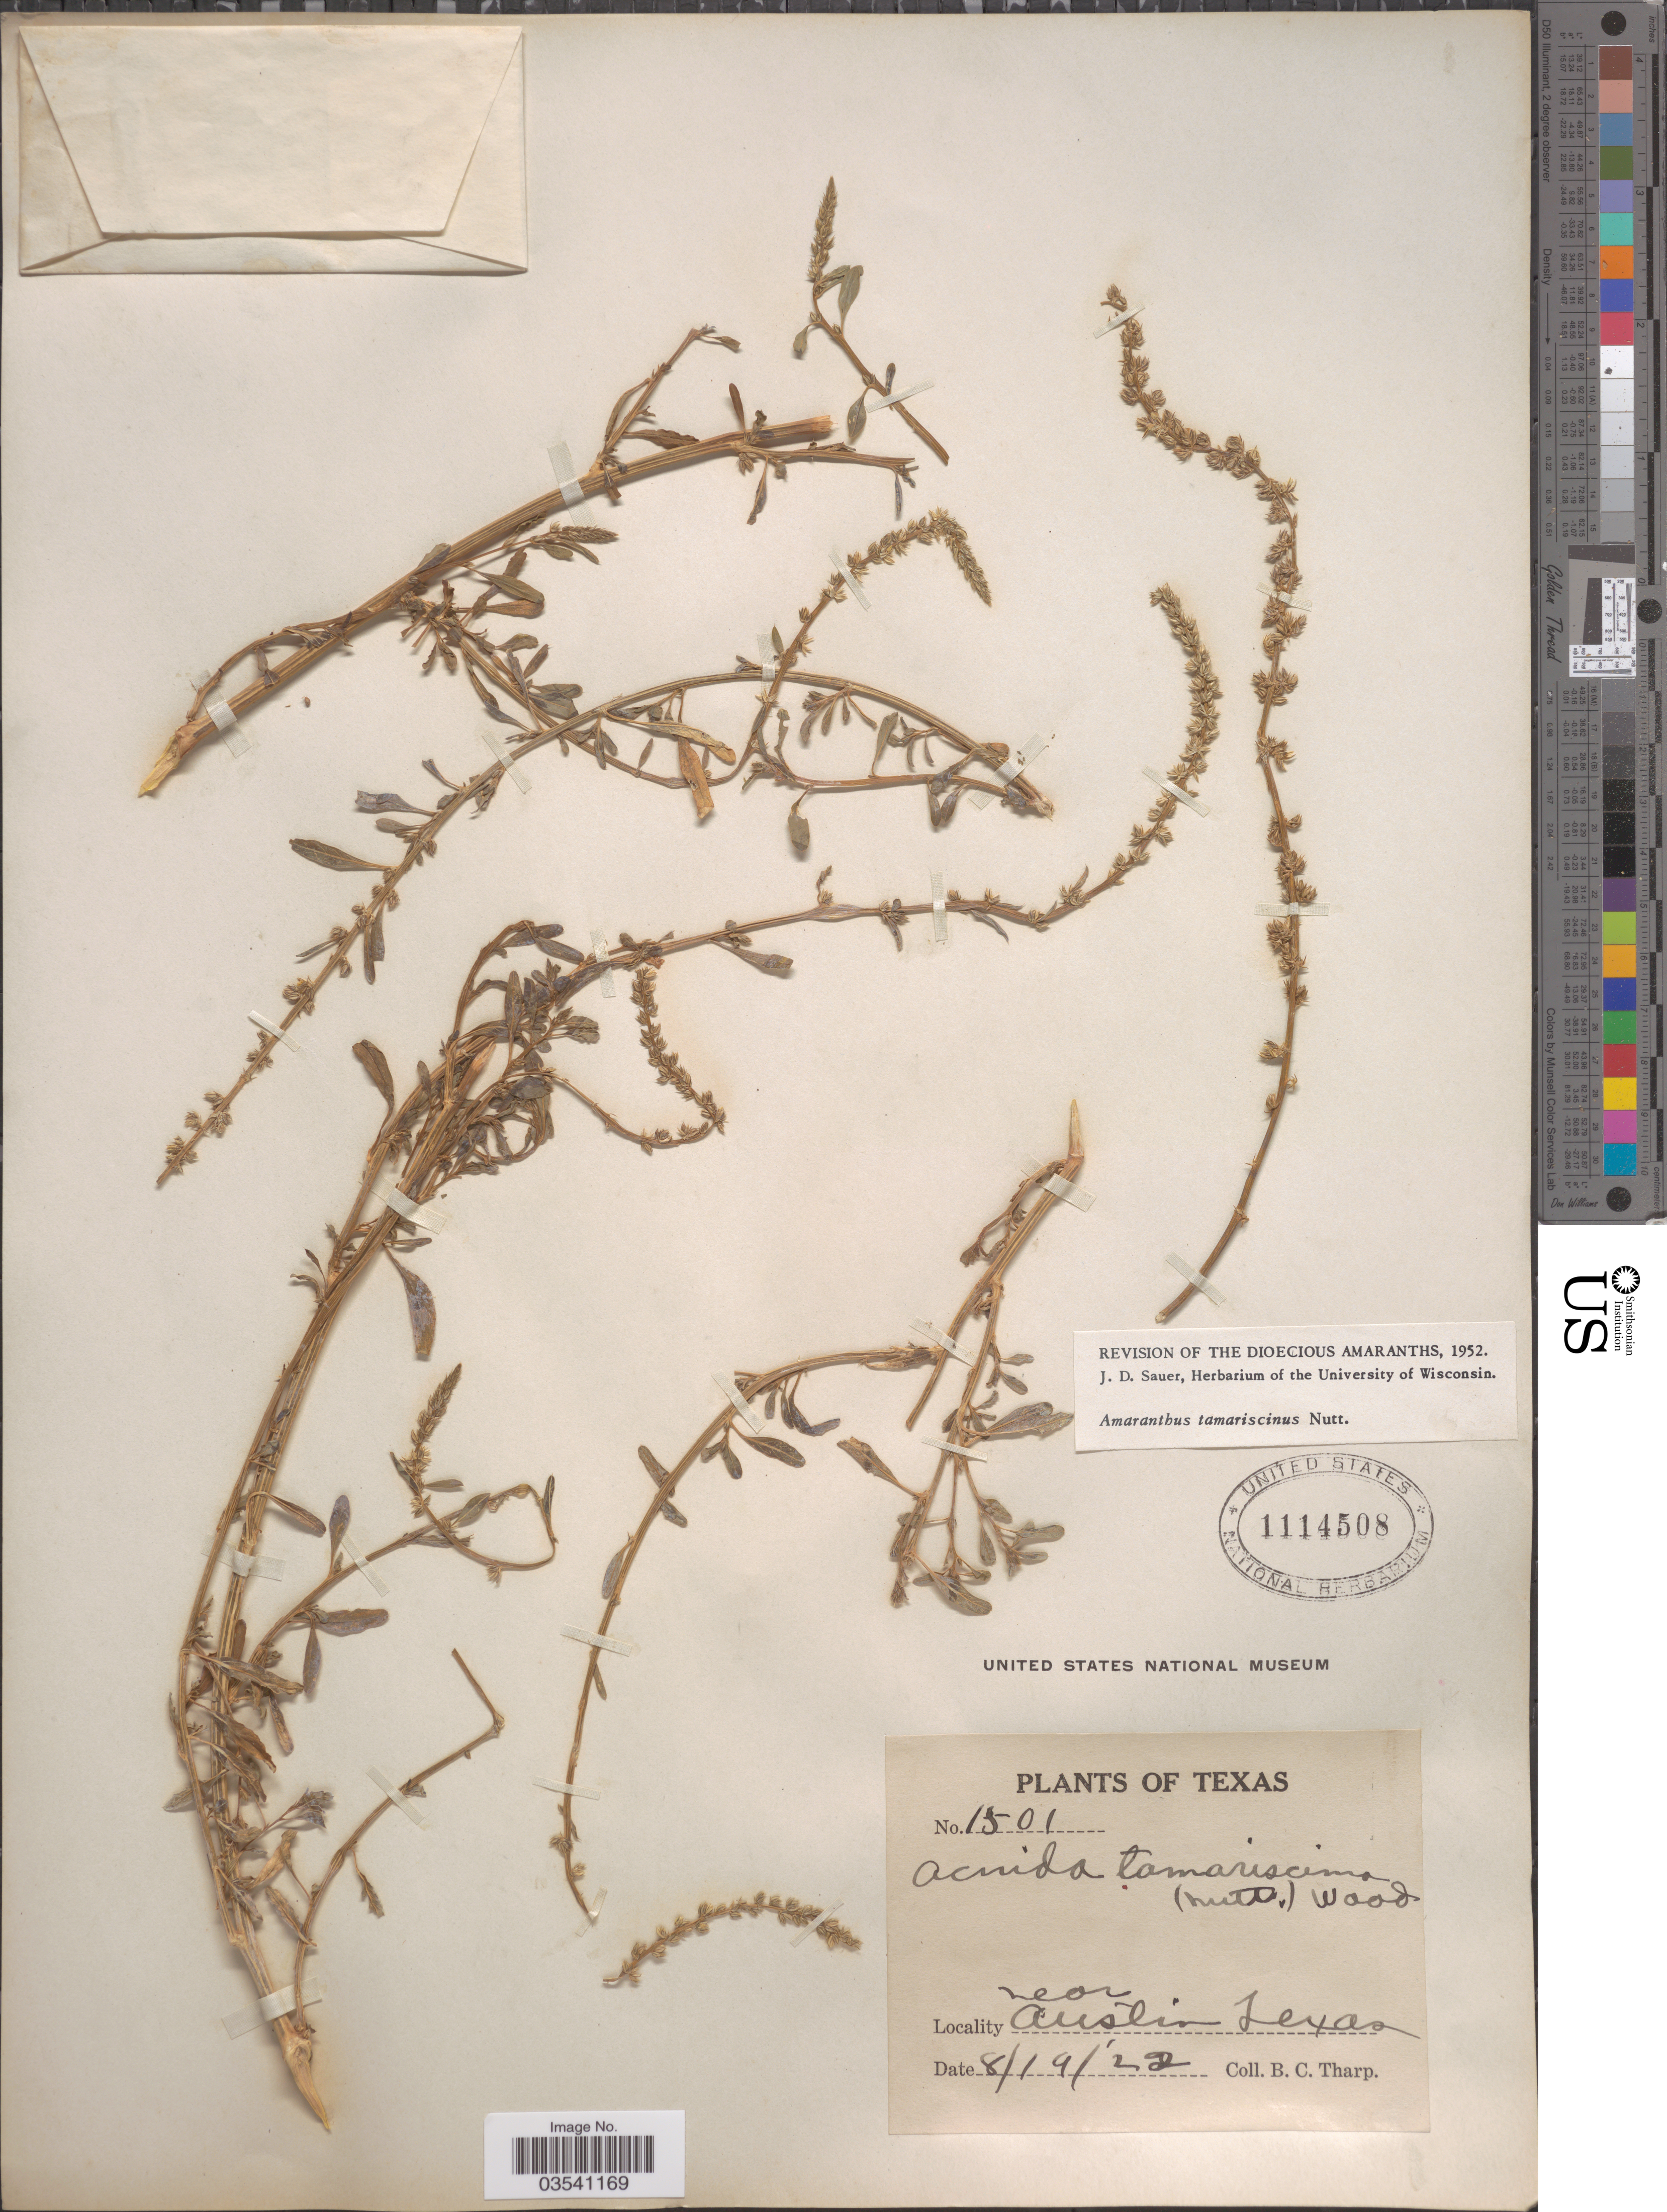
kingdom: Plantae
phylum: Tracheophyta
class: Magnoliopsida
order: Caryophyllales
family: Amaranthaceae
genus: Amaranthus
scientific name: Amaranthus tamariscinus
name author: Nutt.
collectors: B. C. Tharp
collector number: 1501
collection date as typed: Transcribed d/m/y: 19/8/22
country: United States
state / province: Texas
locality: Near Austin.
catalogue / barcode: US 1114508